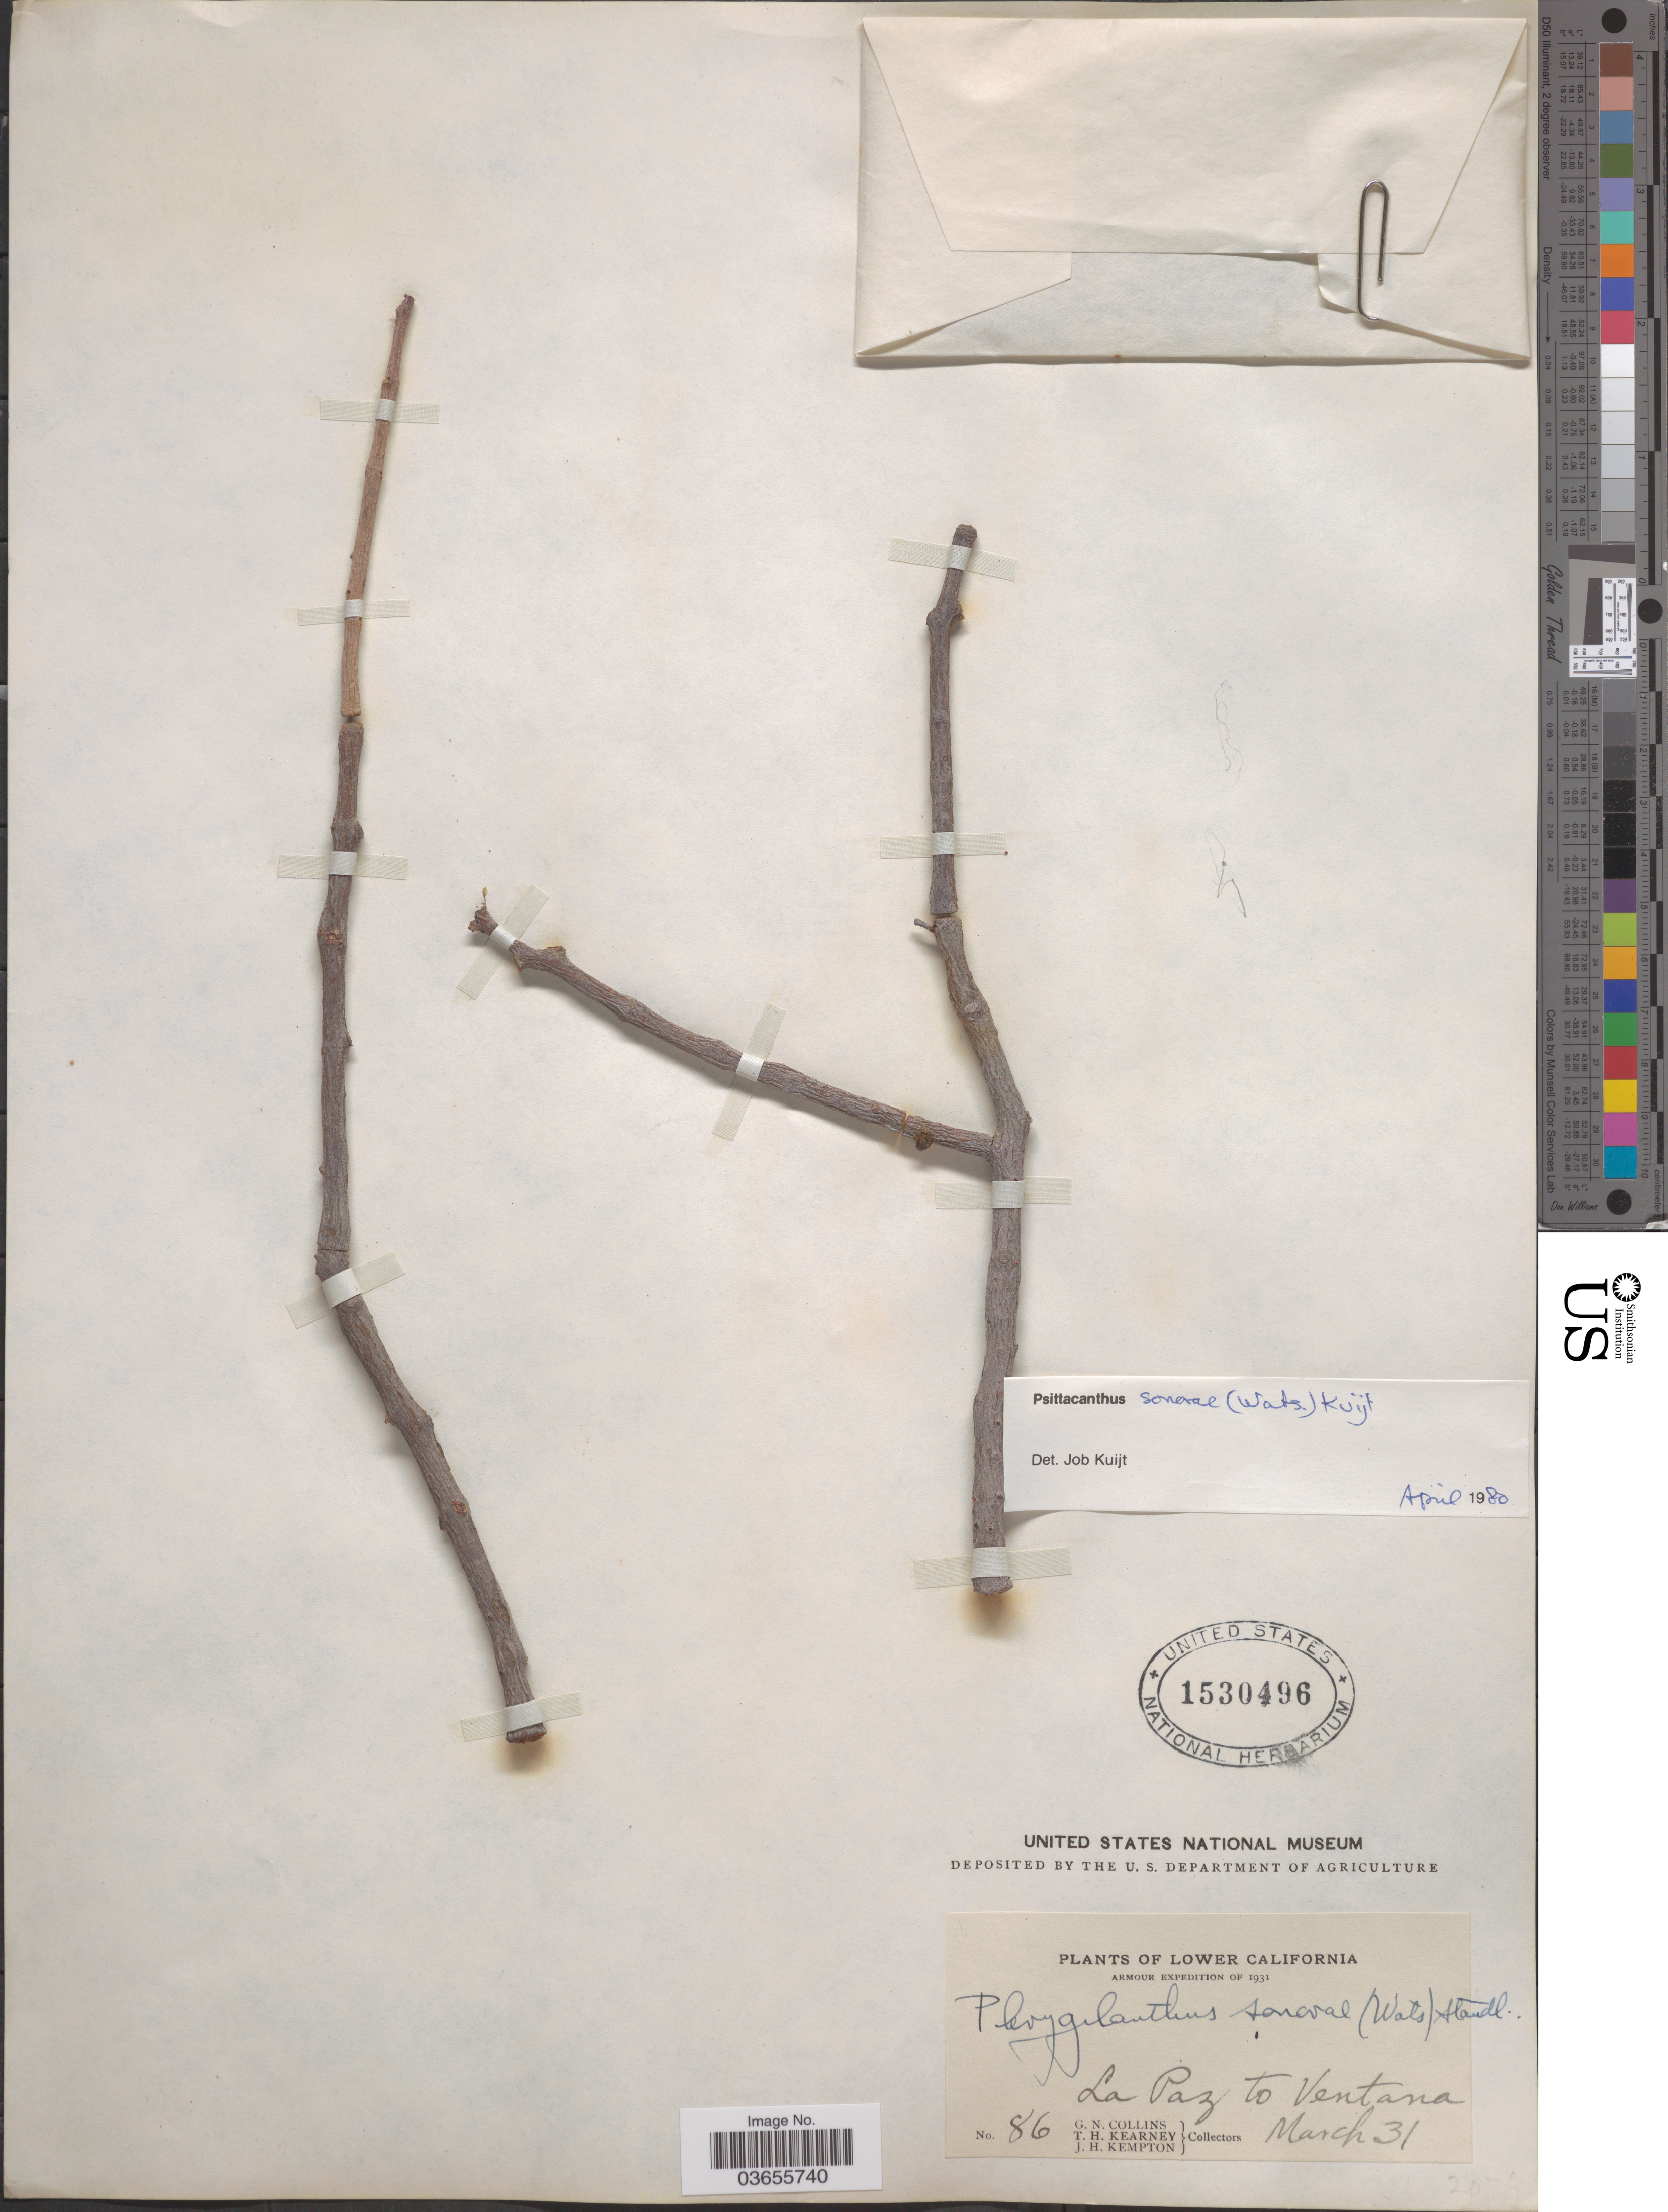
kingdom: Plantae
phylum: Tracheophyta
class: Magnoliopsida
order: Santalales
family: Loranthaceae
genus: Psittacanthus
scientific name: Psittacanthus sonorae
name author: (S. Watson) Kuijt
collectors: G. Collins, T. H. Kearney & J. H. Kempton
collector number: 86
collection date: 1931-03-31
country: Mexico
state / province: Baja California Sur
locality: Lower California. La Paz to Ventana.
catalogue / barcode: US 1530496